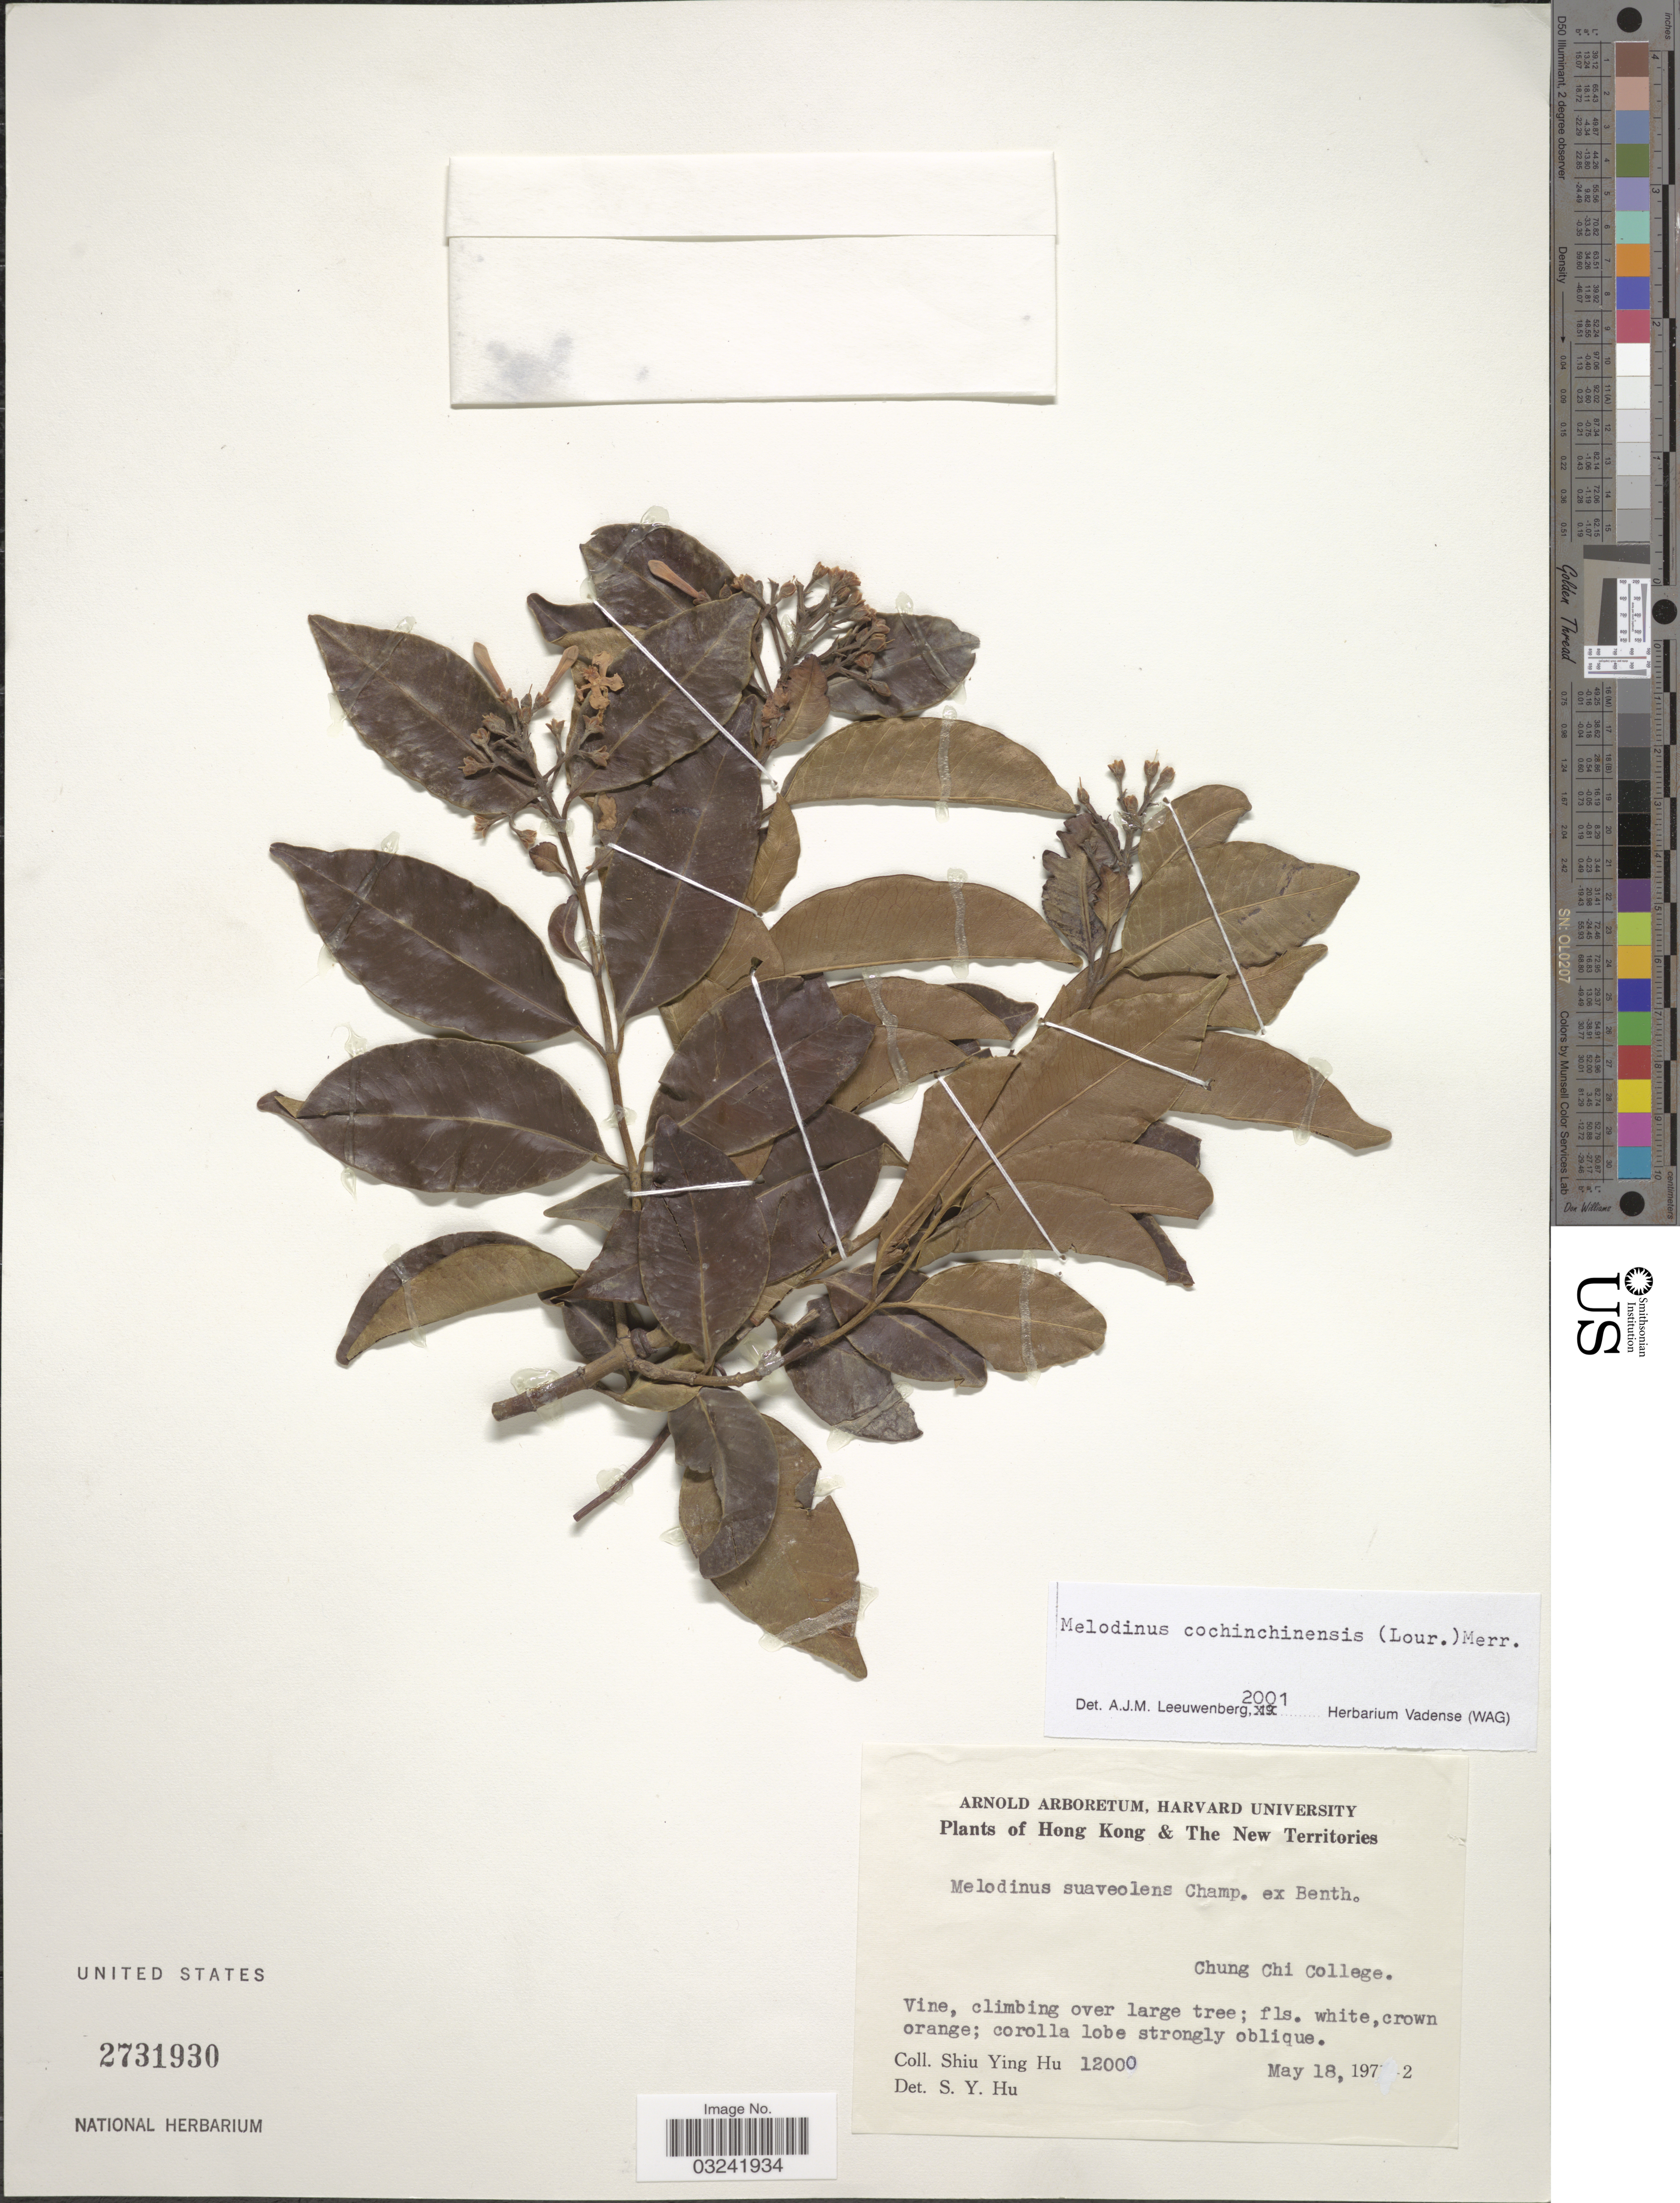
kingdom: Plantae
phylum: Tracheophyta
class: Magnoliopsida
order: Gentianales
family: Apocynaceae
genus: Melodinus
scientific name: Melodinus cochinchinensis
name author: (Lour.) Merr.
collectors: S. Y. Hu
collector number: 12000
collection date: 1972-05-18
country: China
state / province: Hong Kong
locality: Hong Kong & The New Territories, Chung Chi College.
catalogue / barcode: US 2731930